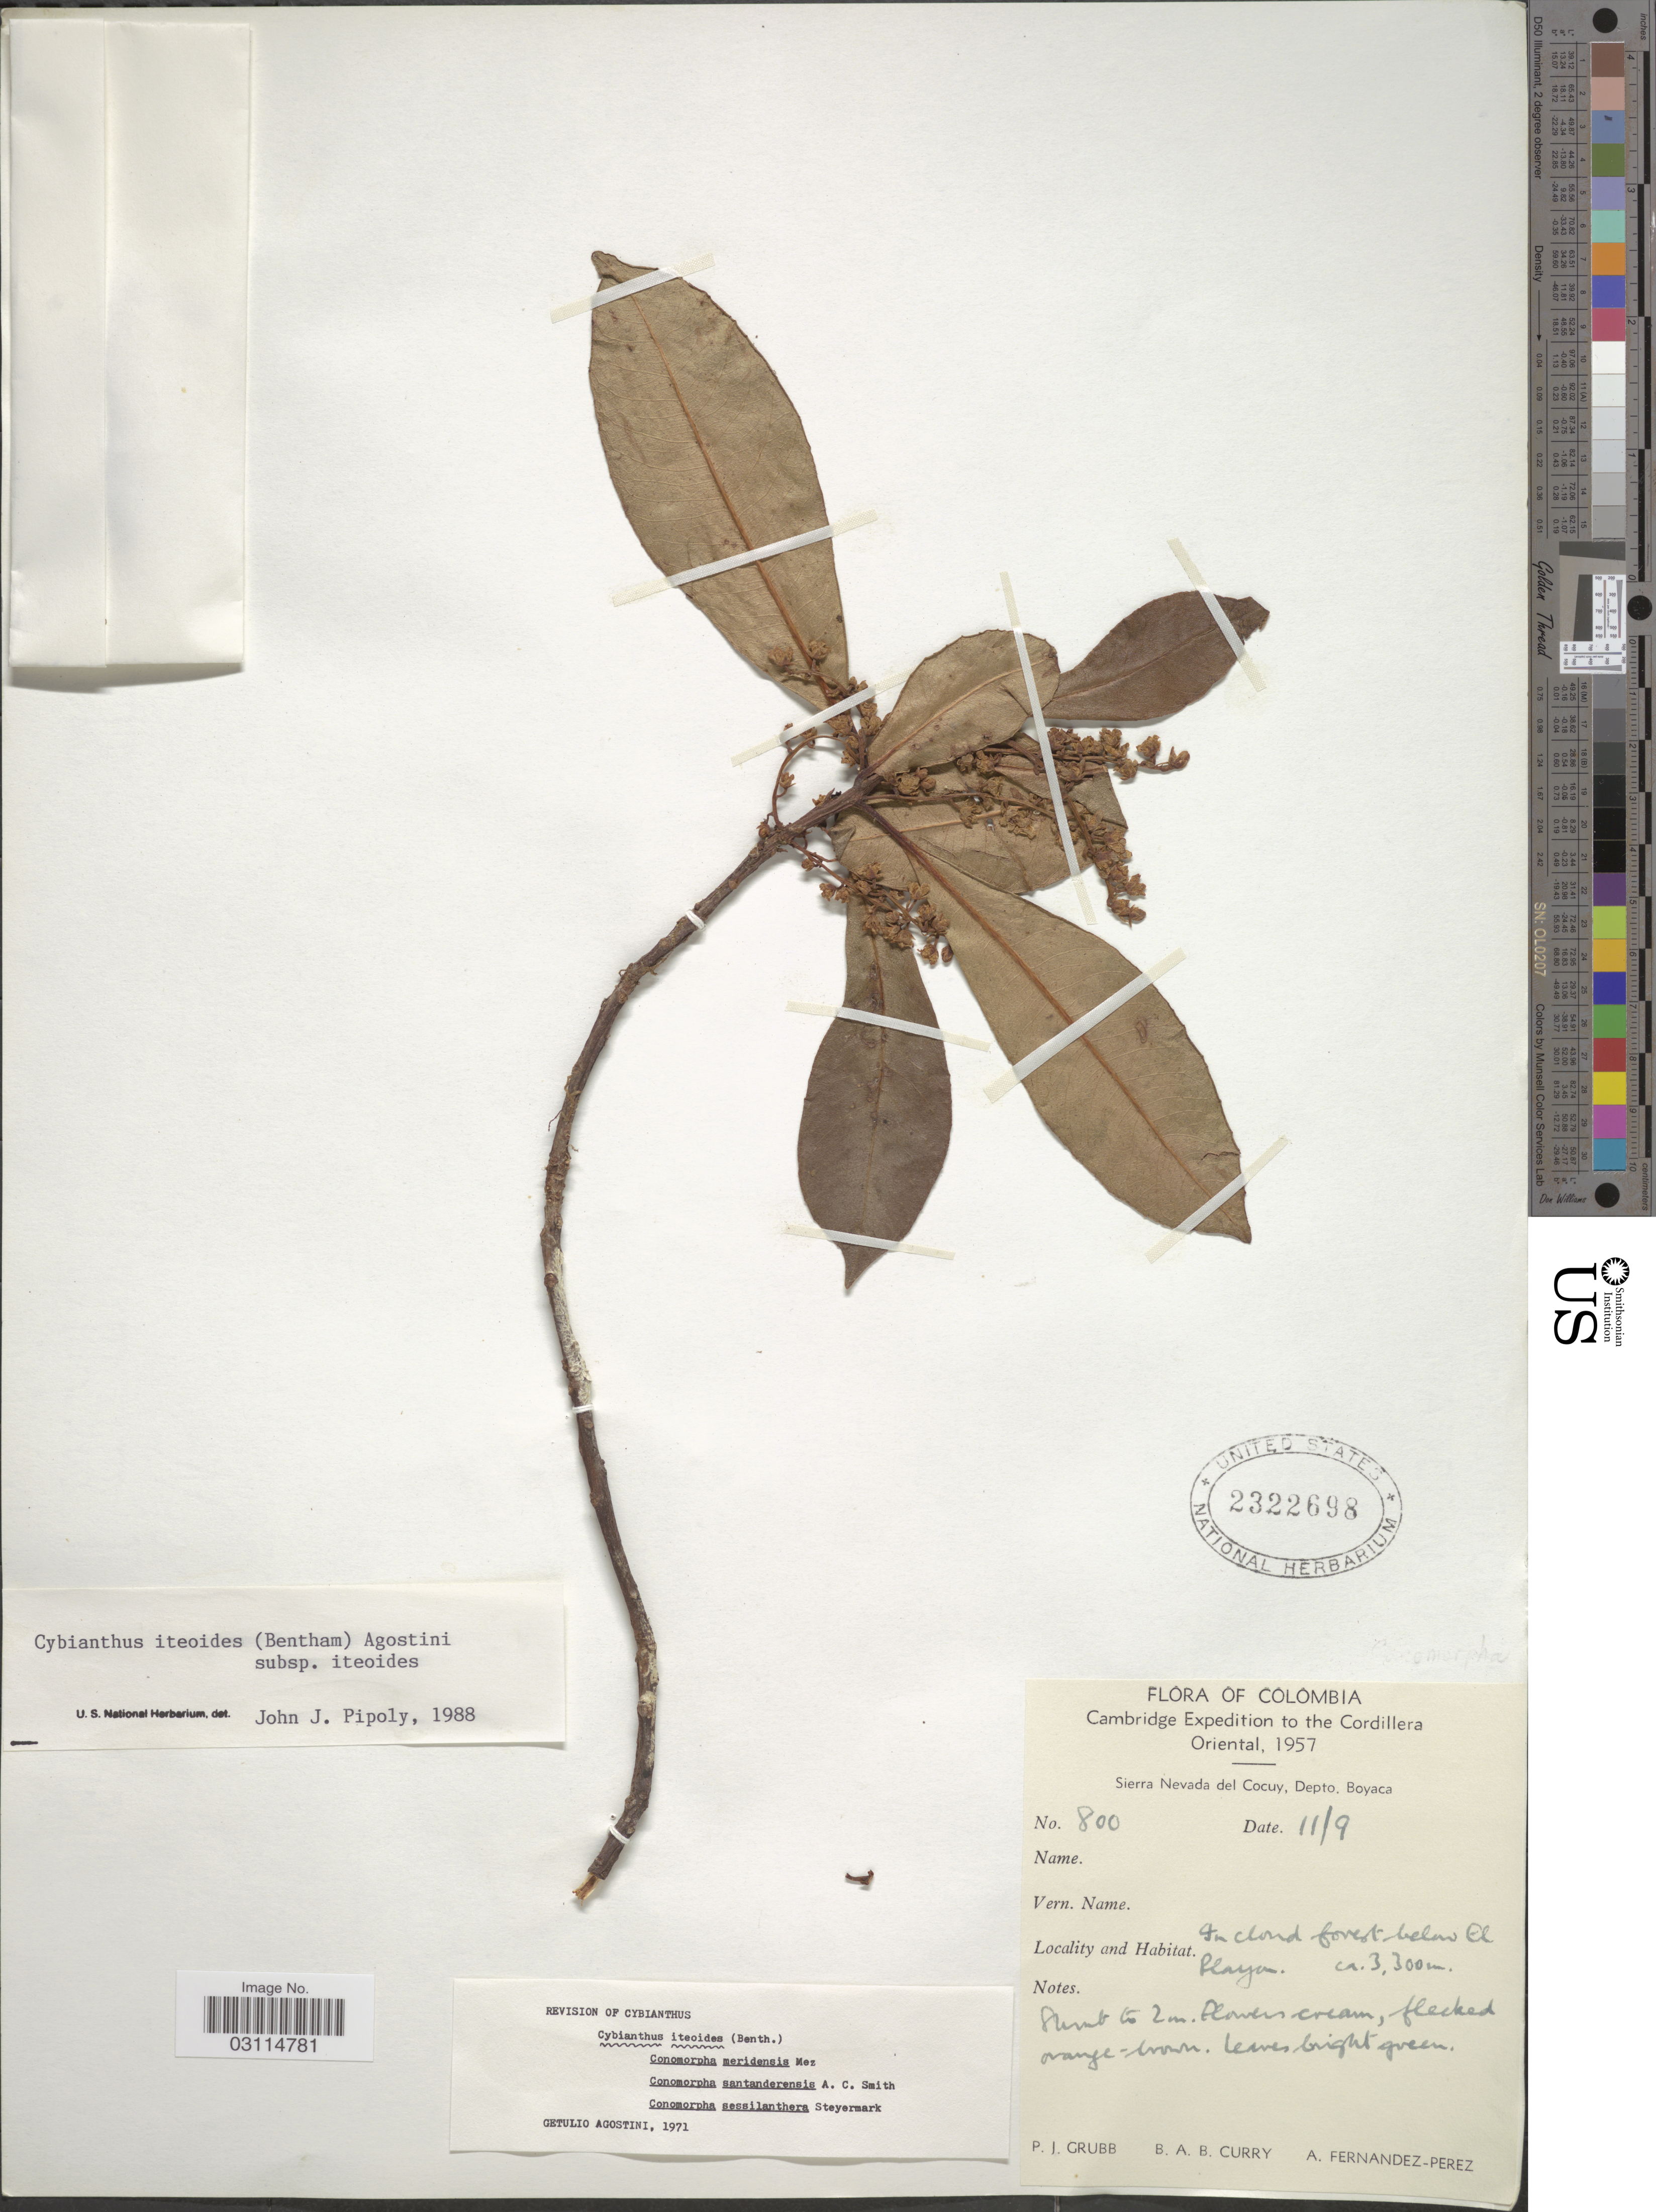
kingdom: Plantae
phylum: Tracheophyta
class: Magnoliopsida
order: Ericales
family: Primulaceae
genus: Cybianthus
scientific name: Cybianthus iteoides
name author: (Benth.) G. Agostini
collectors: P. J. Grubb, B. A. B. Curry & A. Fernández-Pérez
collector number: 800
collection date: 1957-09-11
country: Colombia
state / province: Boyacá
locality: Cordillera Oriental. Sierra Nevada del Cocuy, Depto. Boyaca. Below El Playa.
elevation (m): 3300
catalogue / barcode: US 2322698